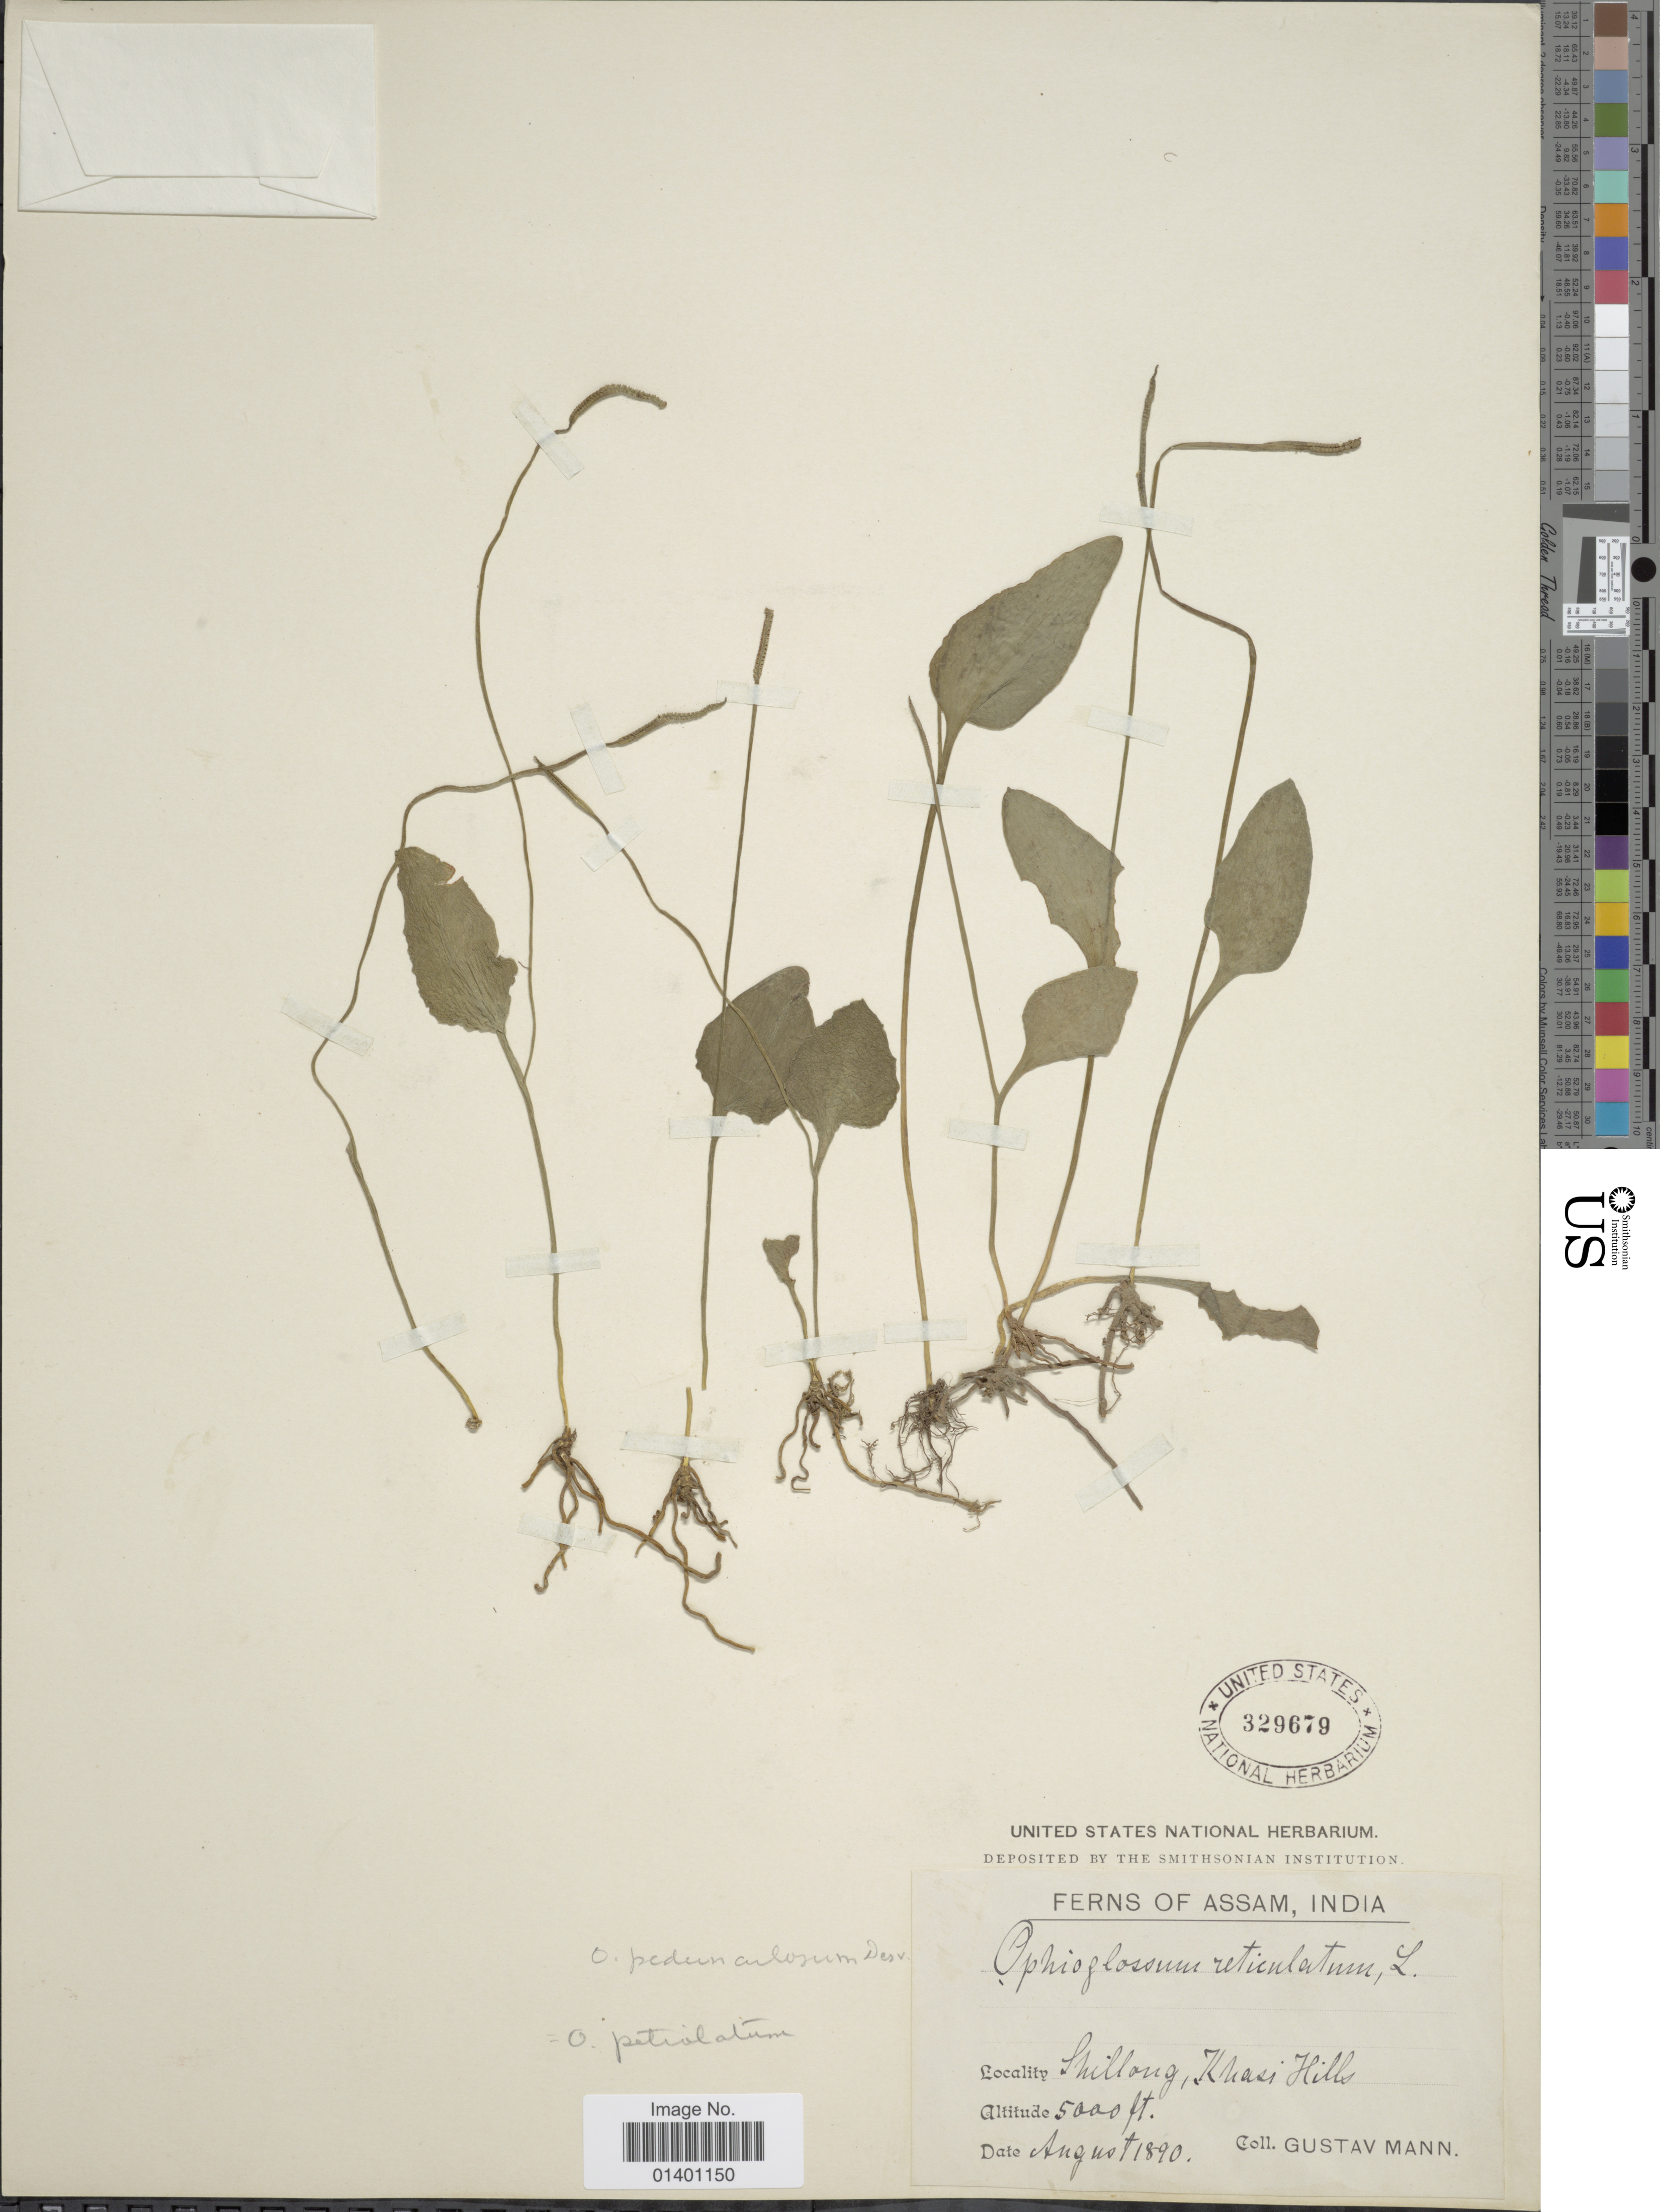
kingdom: Plantae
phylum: Tracheophyta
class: Polypodiopsida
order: Ophioglossales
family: Ophioglossaceae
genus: Ophioglossum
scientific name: Ophioglossum reticulatum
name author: L.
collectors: G. Mann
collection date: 1890-08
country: India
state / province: Meghalaya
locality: Shillong, Khasi Hills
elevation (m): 1524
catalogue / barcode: US 329679